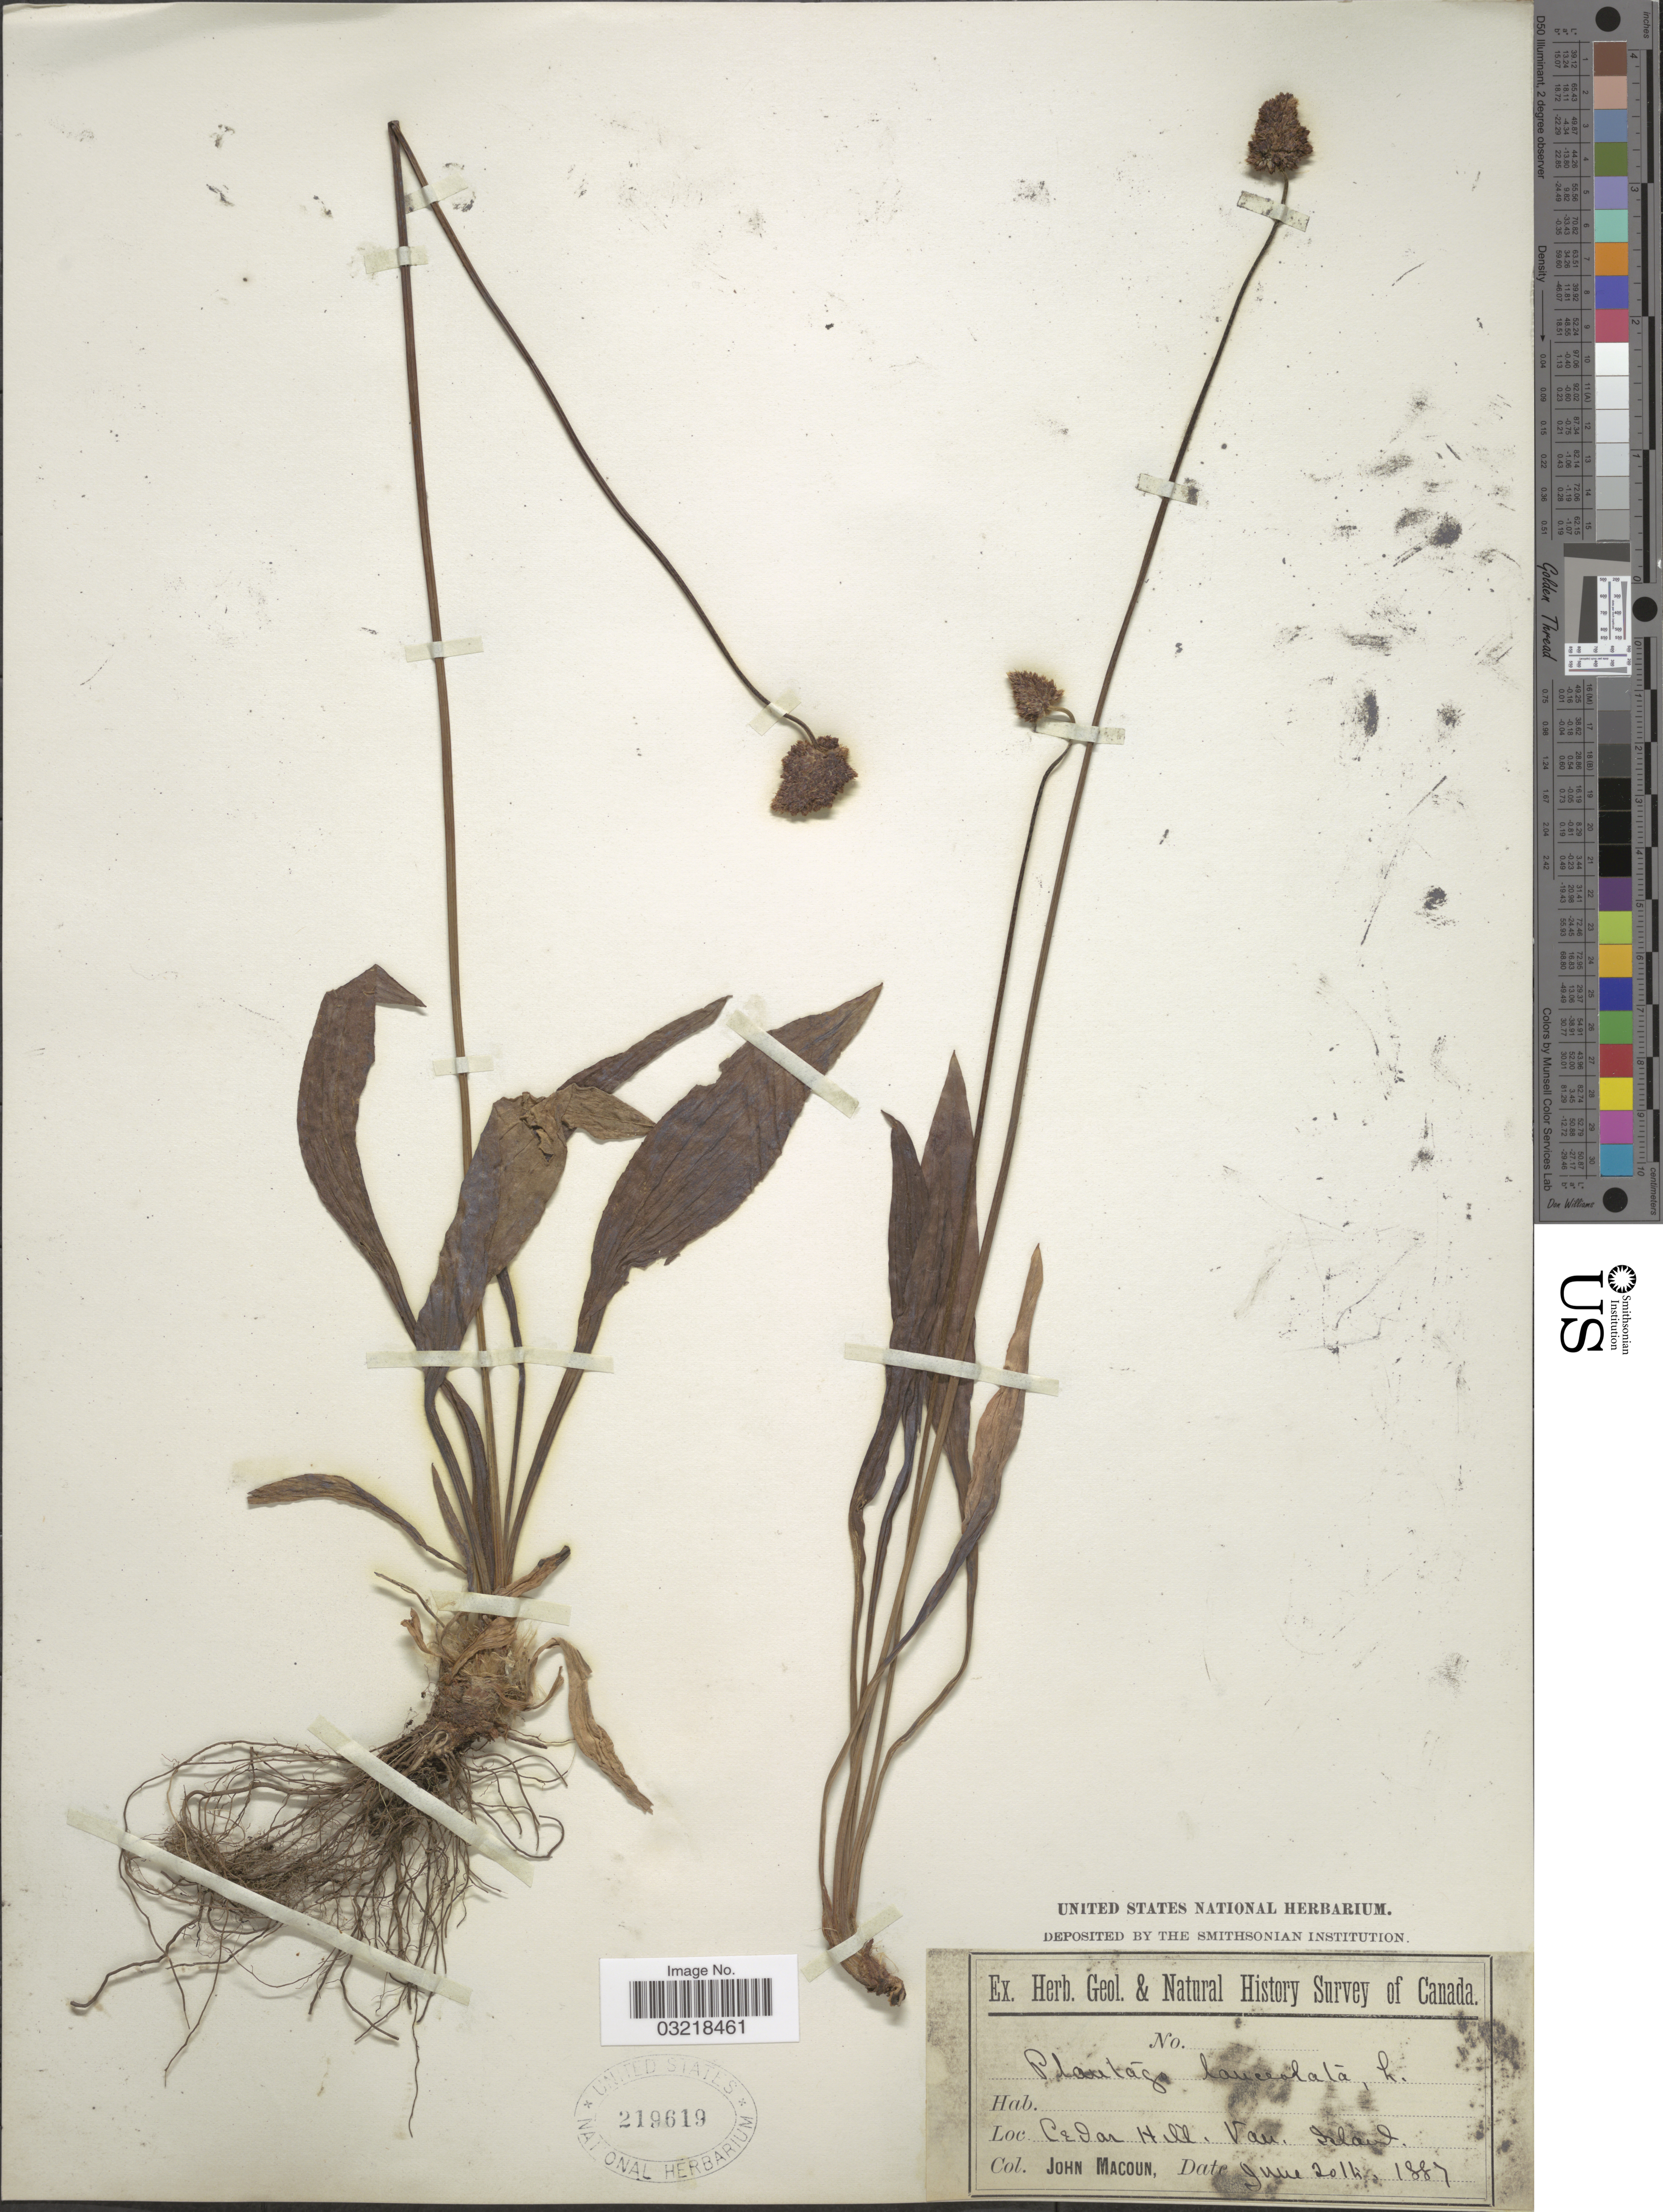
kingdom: Plantae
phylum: Tracheophyta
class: Magnoliopsida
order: Lamiales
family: Plantaginaceae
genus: Plantago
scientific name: Plantago lanceolata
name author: L.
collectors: J. Macoun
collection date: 1887-06-20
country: Canada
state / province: British Columbia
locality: Cedar Hill. Van. Island.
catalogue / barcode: US 219619